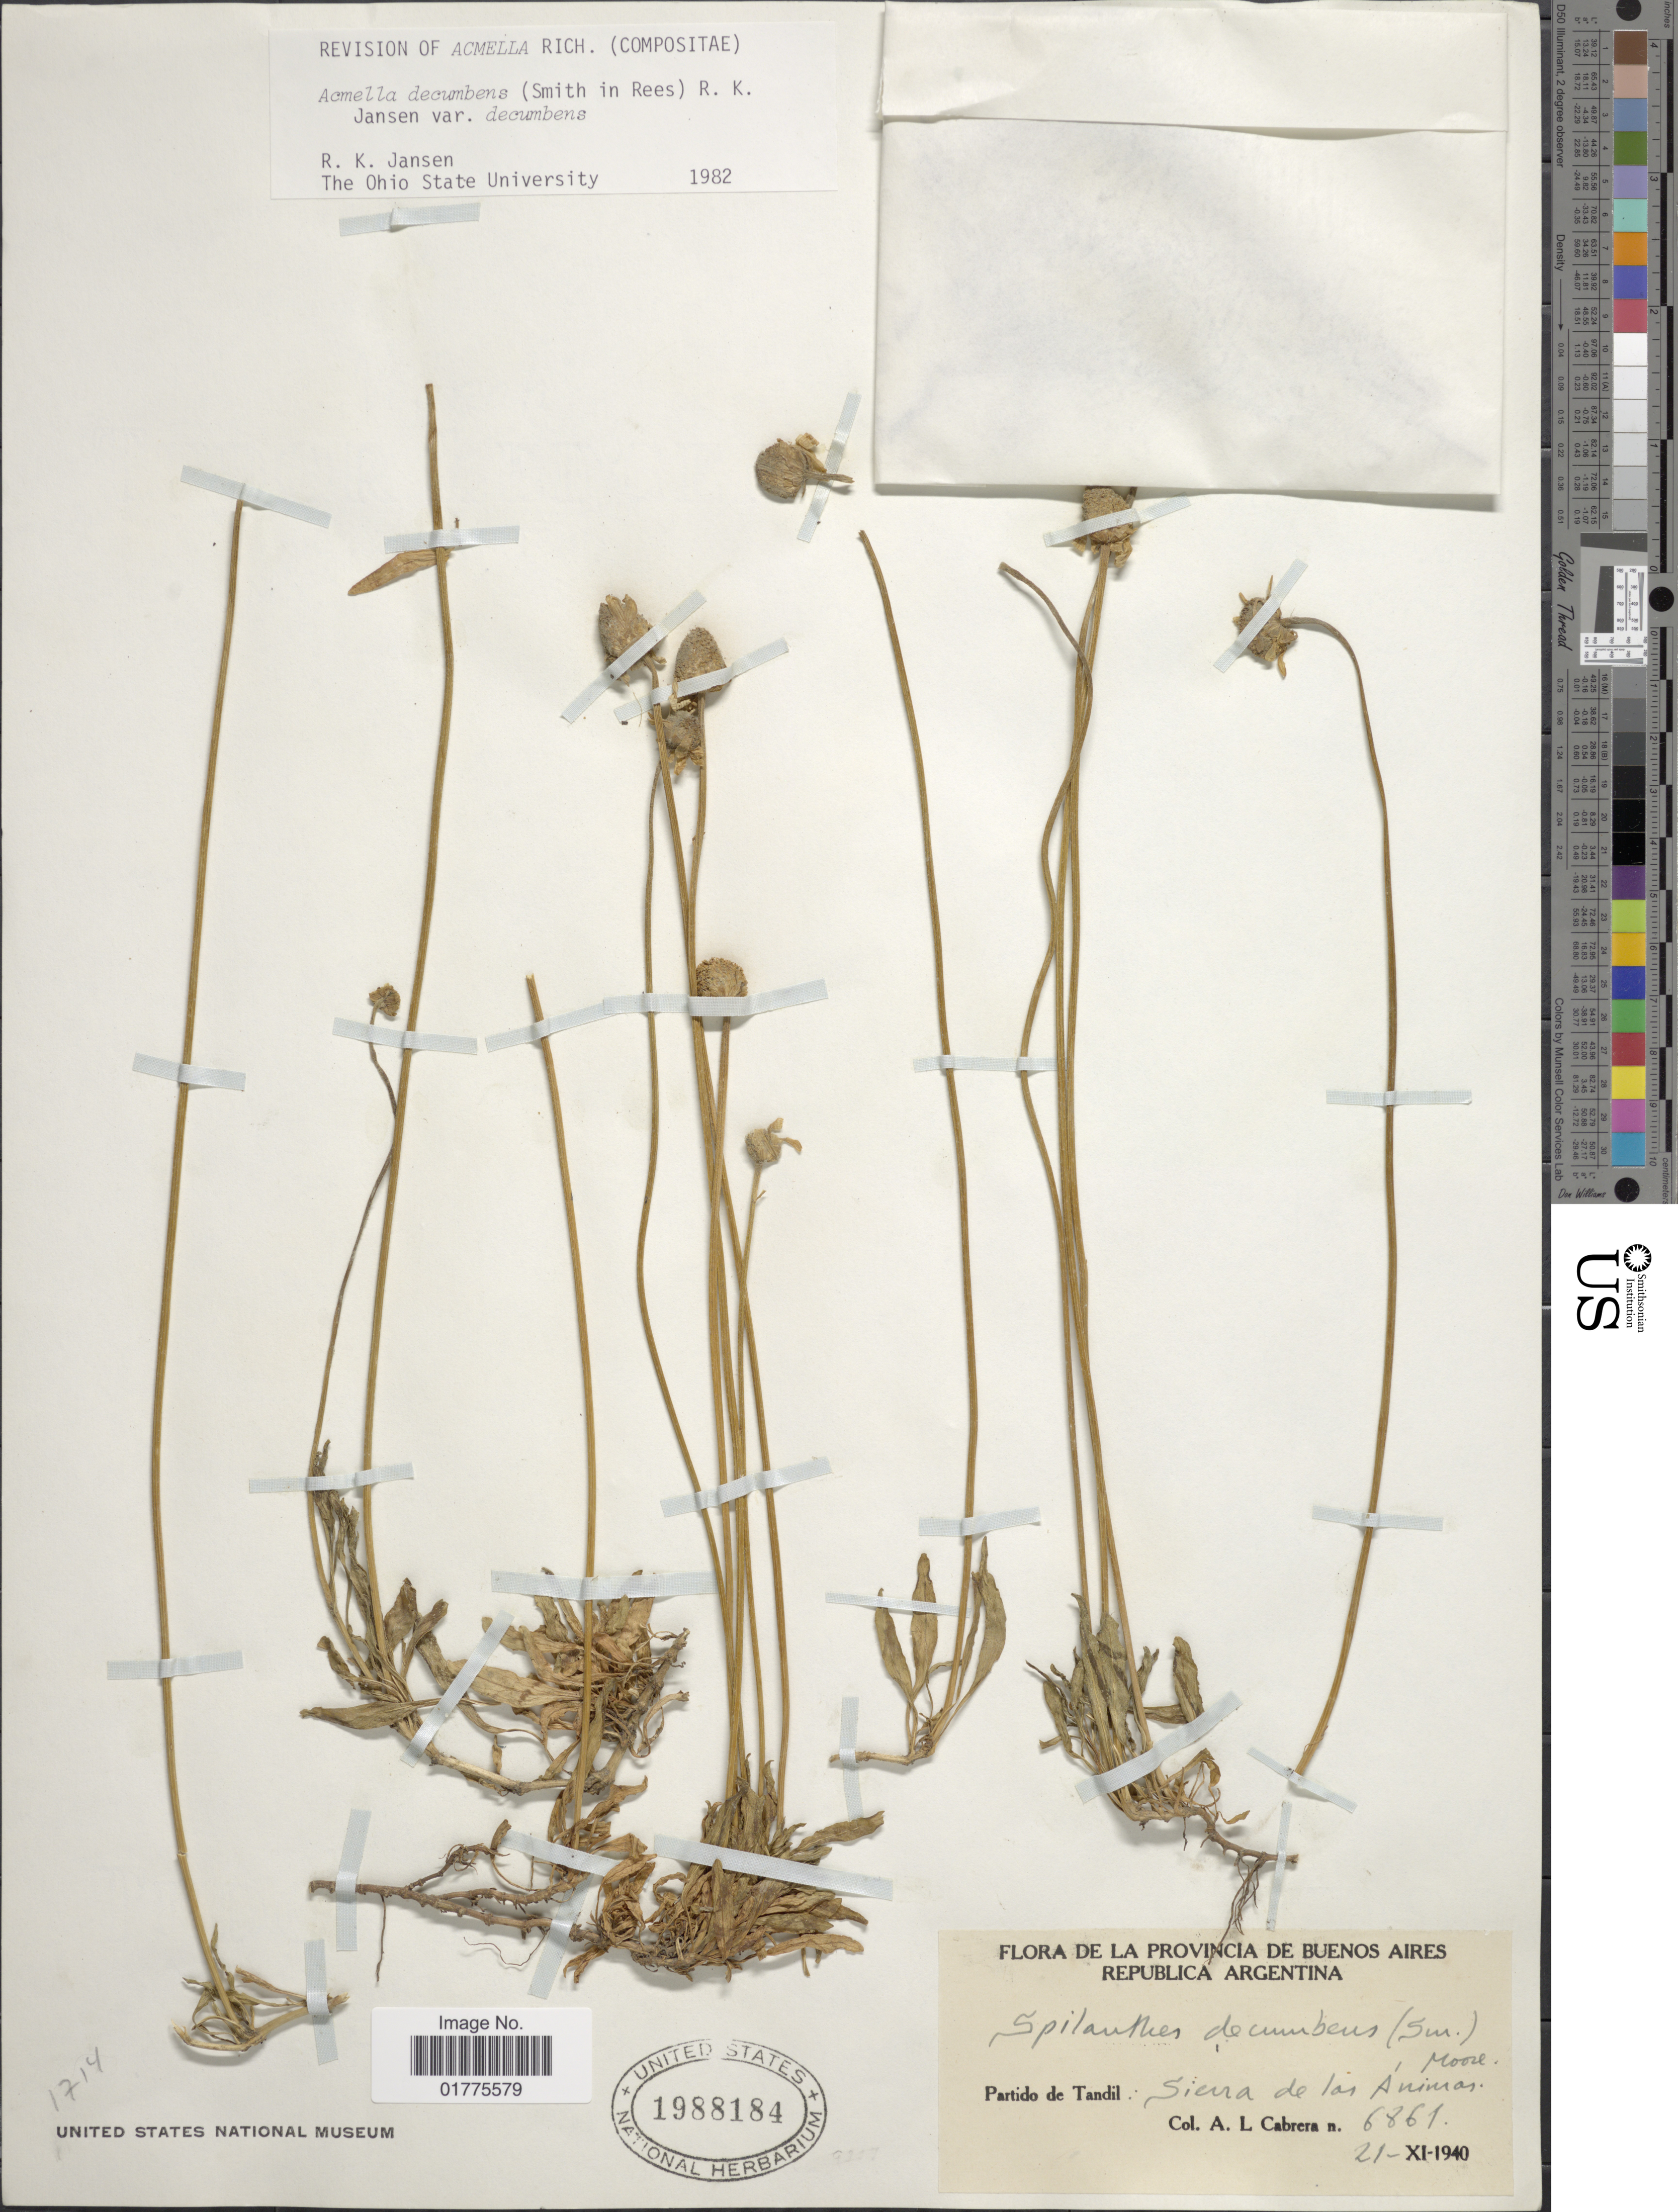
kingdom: Plantae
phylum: Tracheophyta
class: Magnoliopsida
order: Asterales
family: Asteraceae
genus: Acmella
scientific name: Acmella decumbens var. decumbens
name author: (Sm.) R.K. Jansen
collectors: A. L. Cabrera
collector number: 6861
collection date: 1940-11-21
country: Argentina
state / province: Buenos Aires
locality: Partido de Tandil: Sierra de las Animas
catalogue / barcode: US 1988184